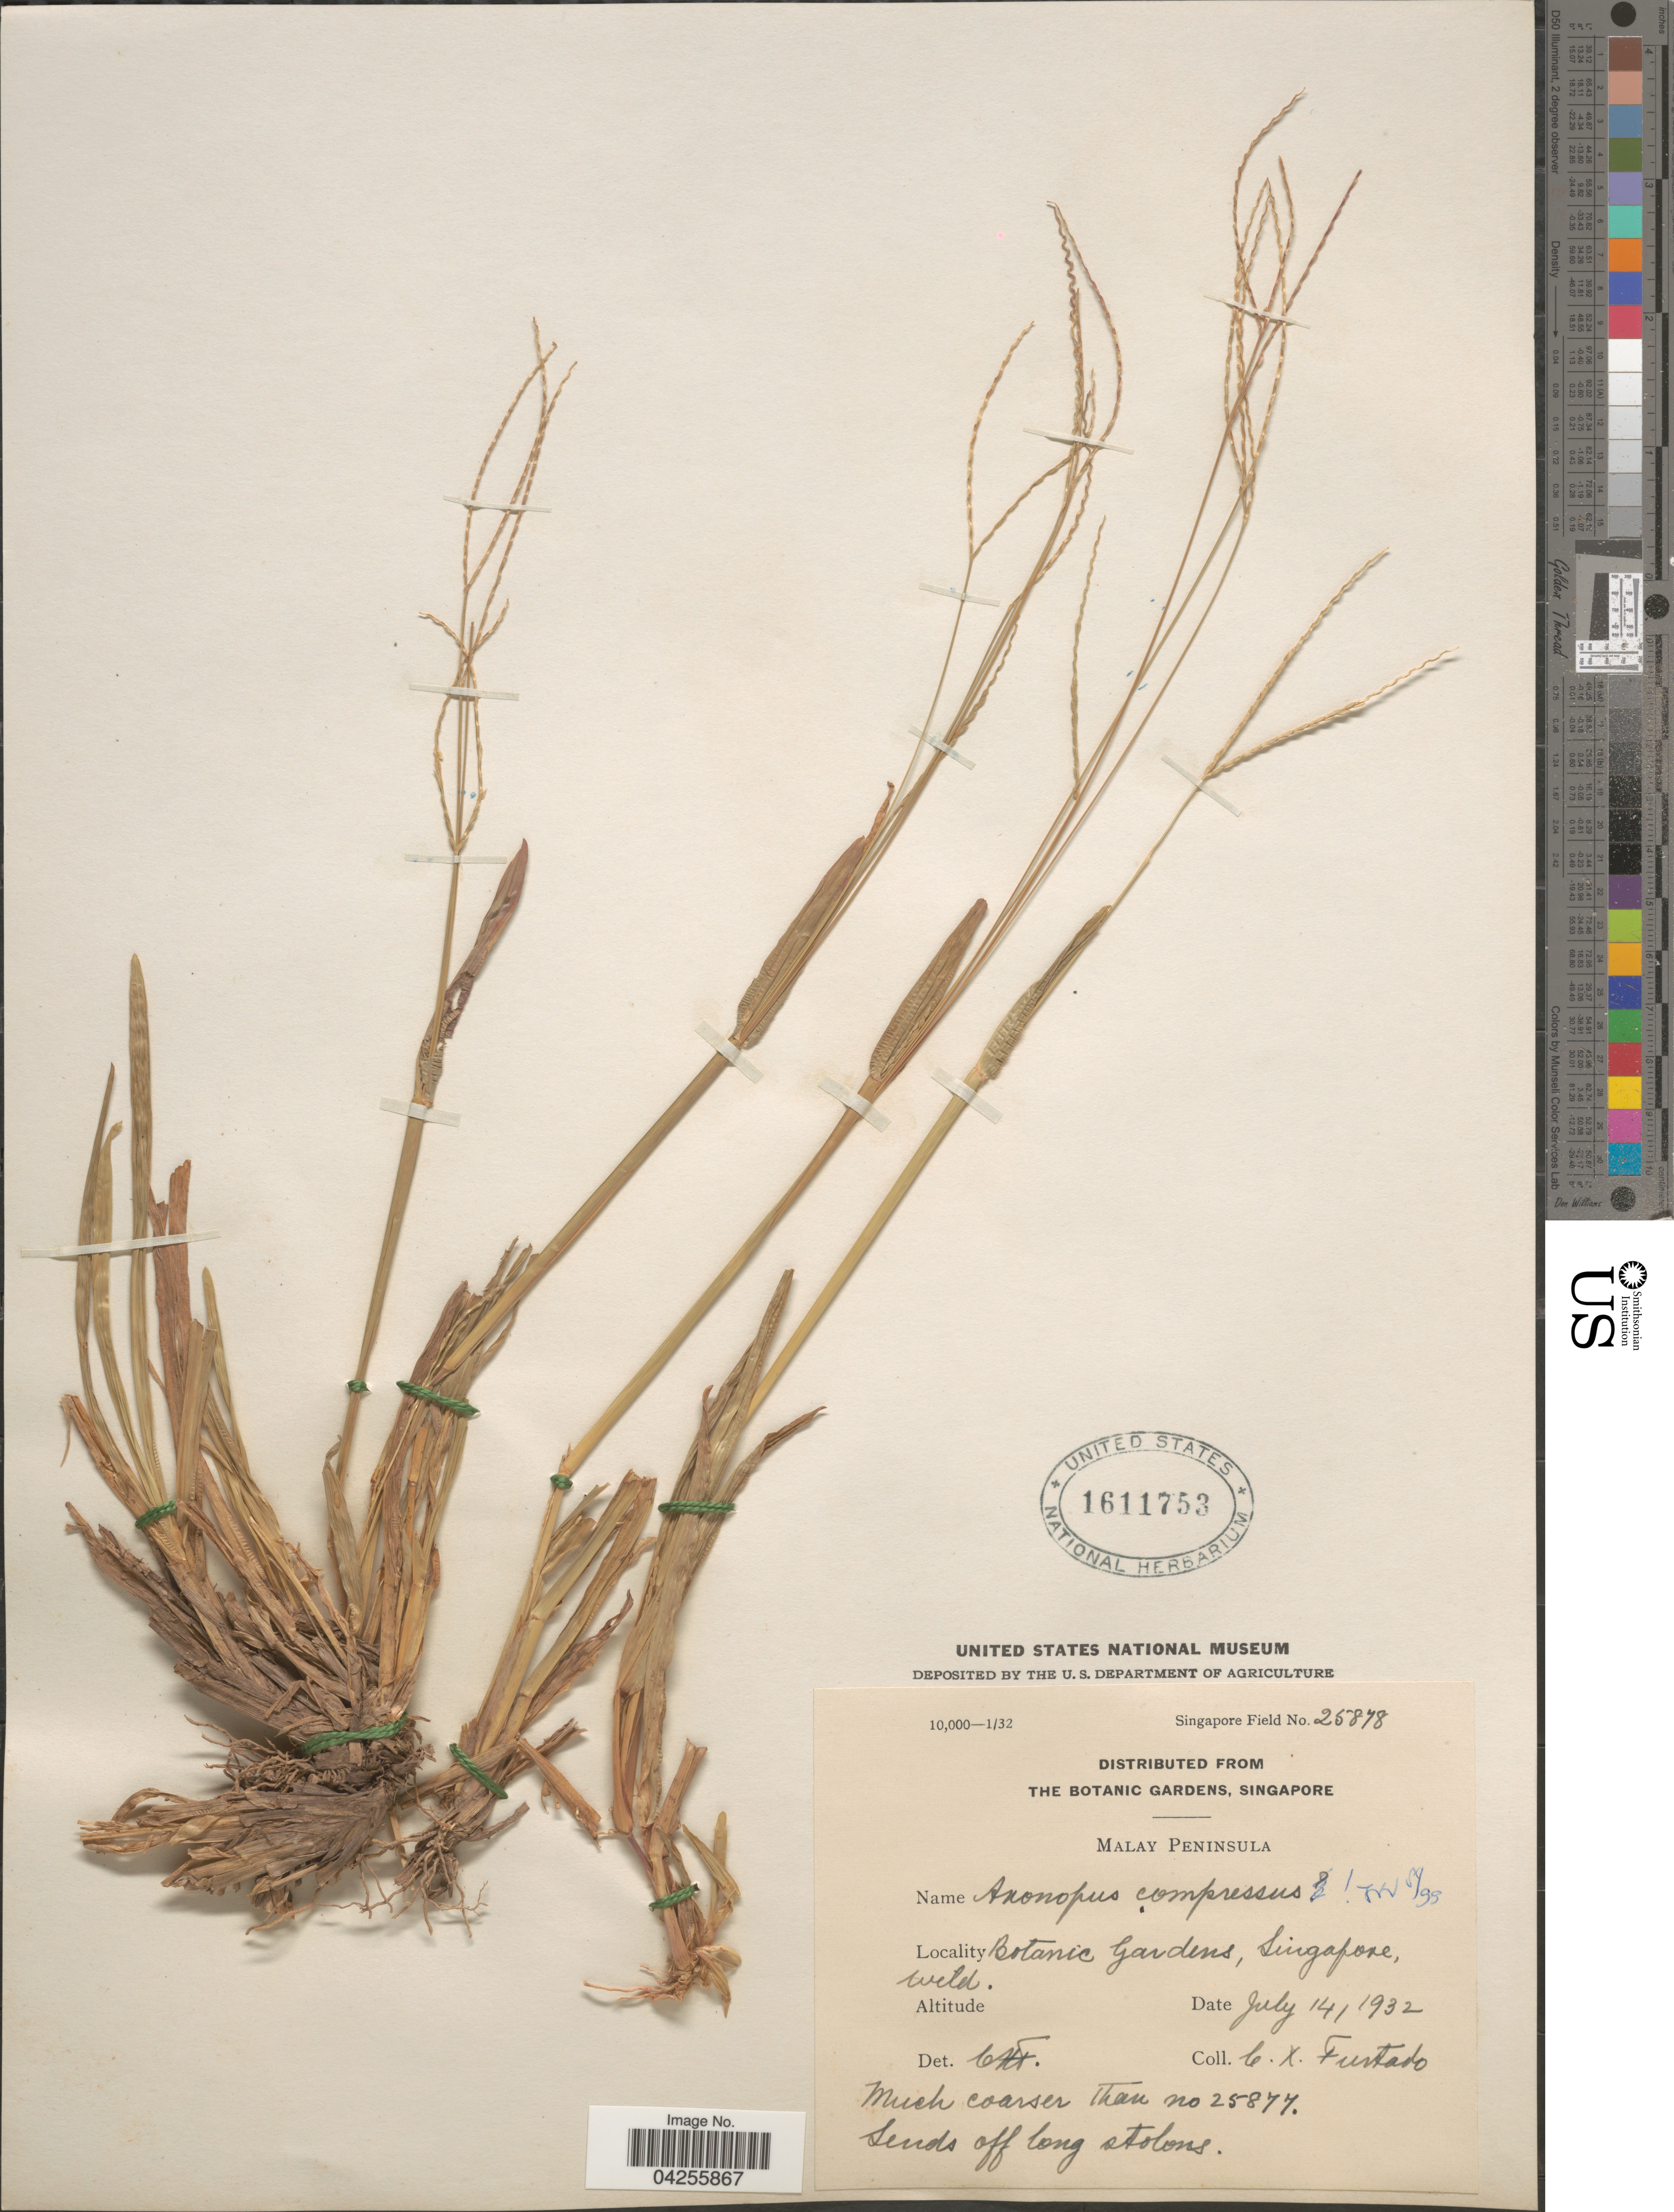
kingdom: Plantae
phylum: Tracheophyta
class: Liliopsida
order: Poales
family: Poaceae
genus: Axonopus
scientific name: Axonopus compressus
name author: (Sw.) P. Beauv.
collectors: C. X. Furtado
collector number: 25878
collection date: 1932-07-14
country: Singapore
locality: Malay Peninsula. Botanic Gardens, weld.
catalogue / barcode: US 1611753